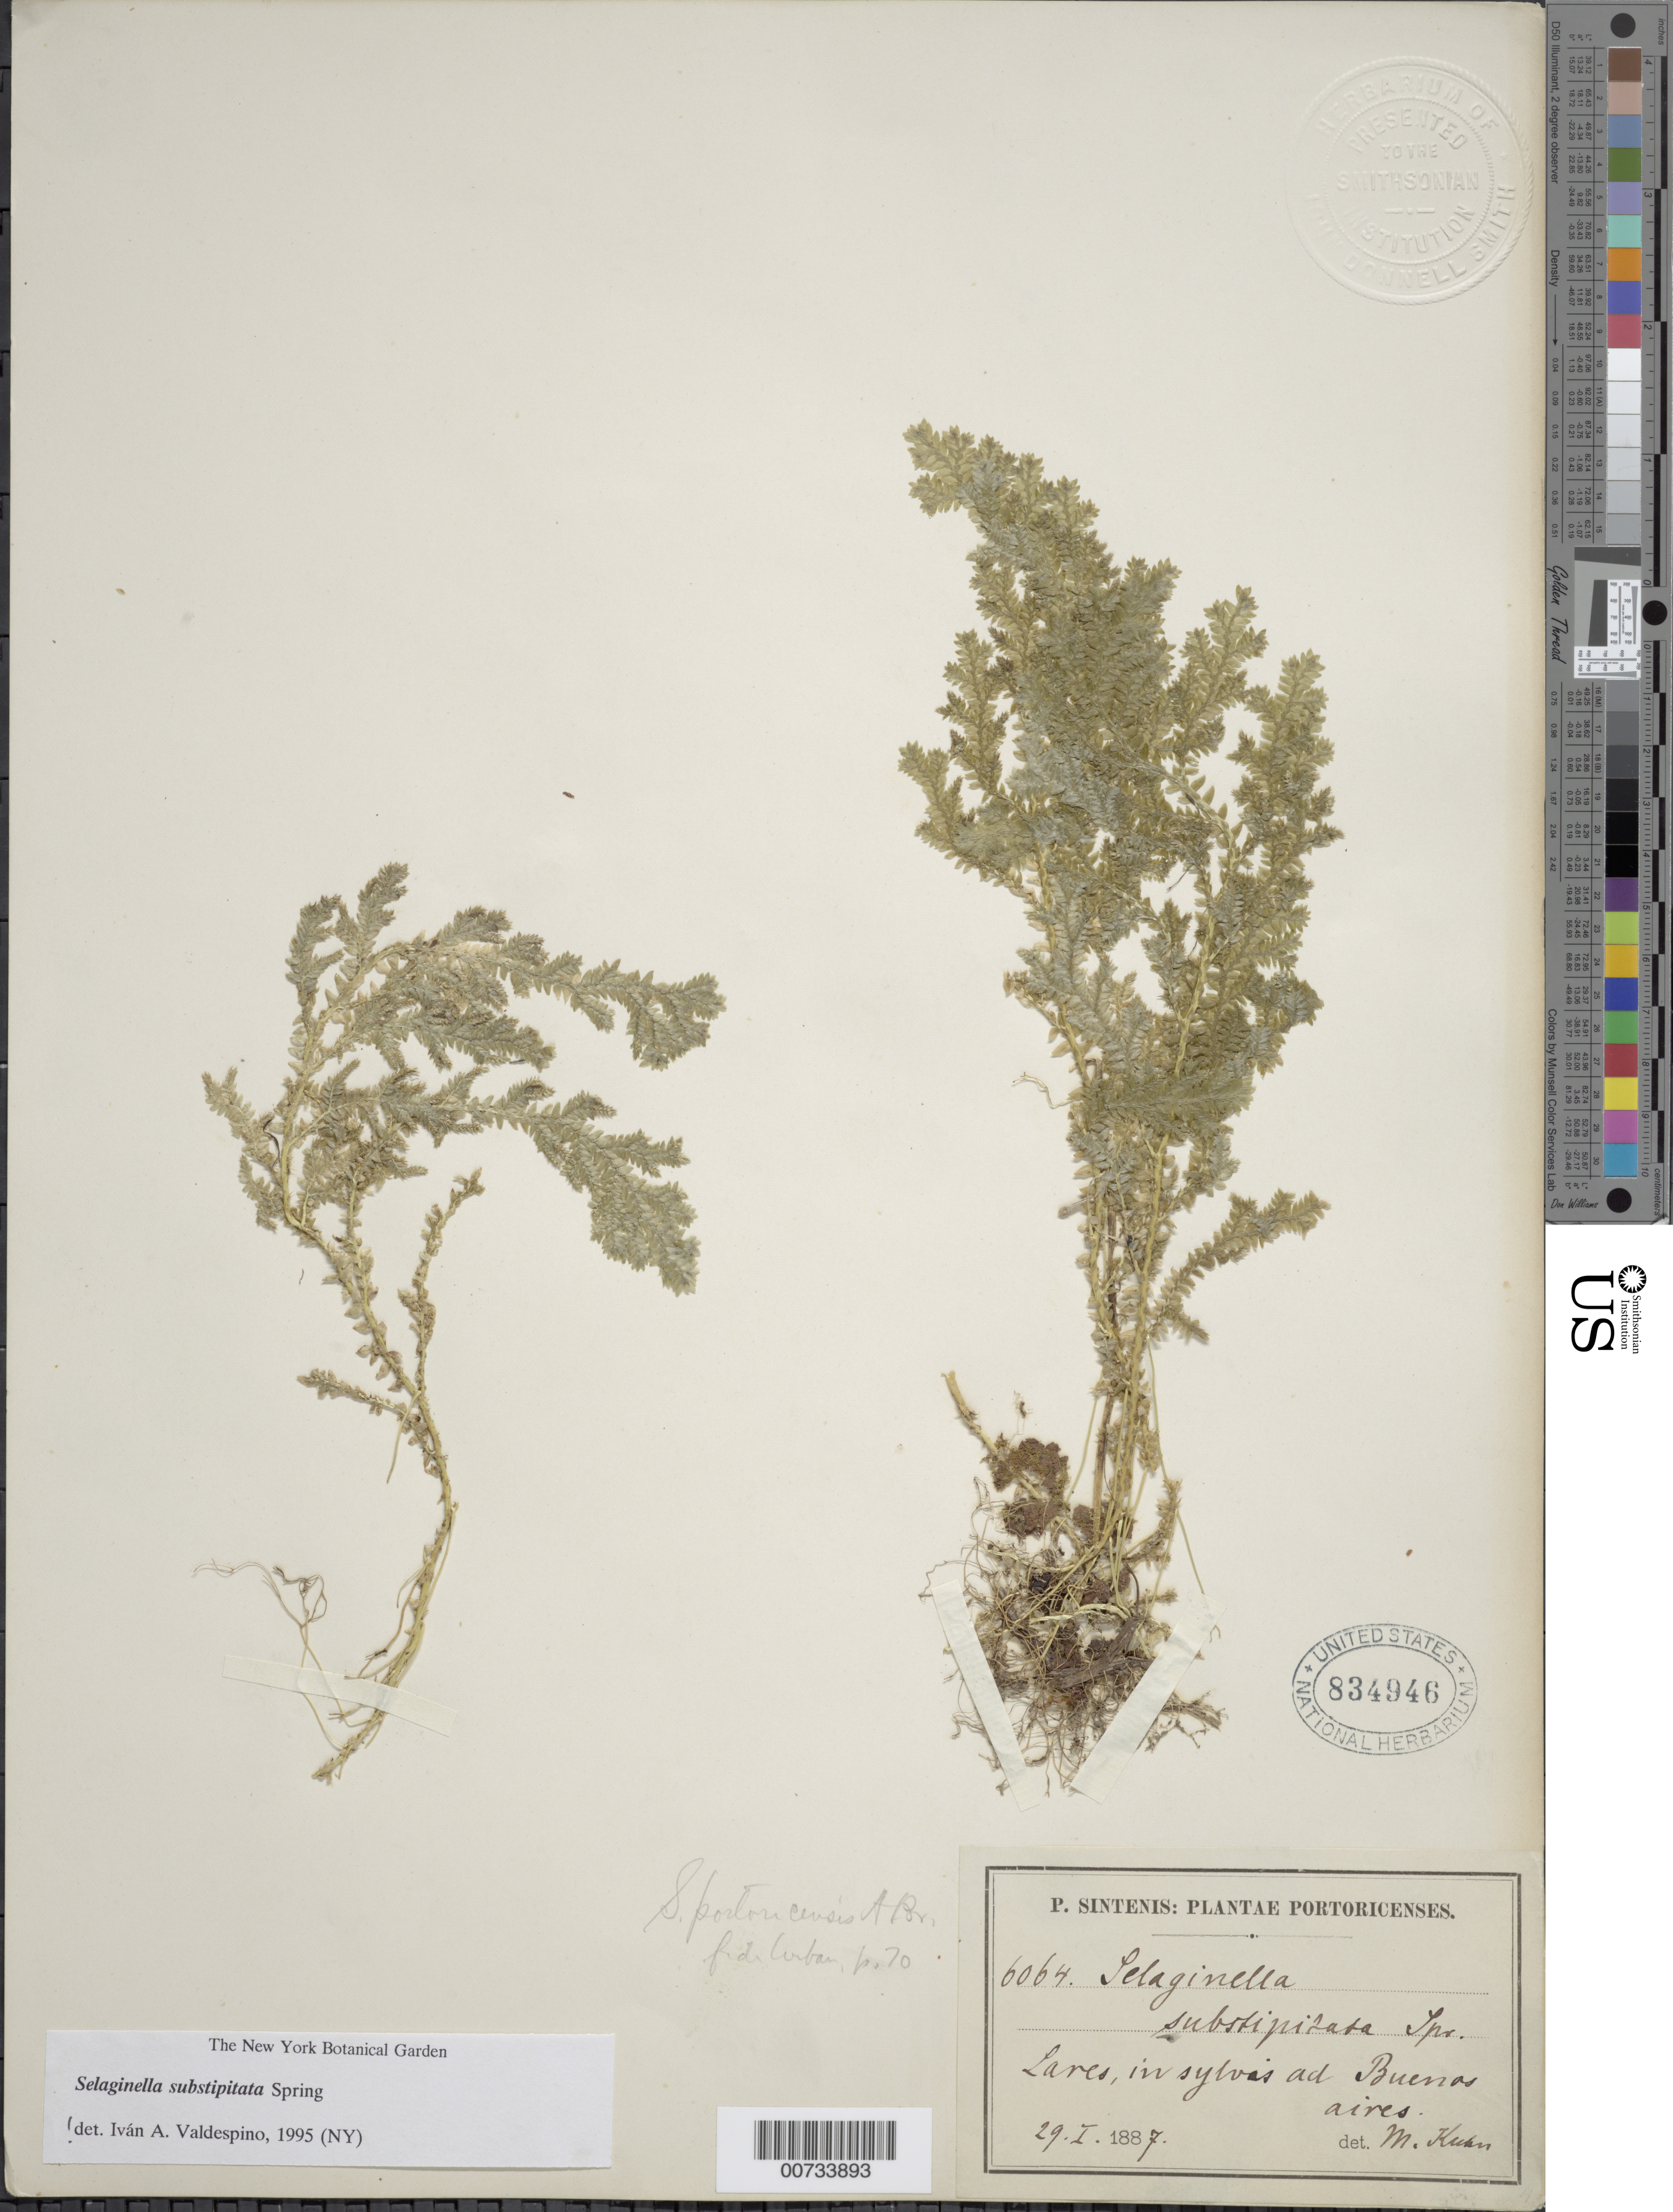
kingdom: Plantae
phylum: Tracheophyta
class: Lycopodiopsida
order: Selaginellales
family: Selaginellaceae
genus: Selaginella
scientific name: Selaginella substipitata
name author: Spring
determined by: Valdespino, I. A., (PMA), Universidad de Panama (PANAMA)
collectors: P. Sintenis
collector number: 6064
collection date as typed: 29 Jan 1887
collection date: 1887-01-29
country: Puerto Rico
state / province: Lares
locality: Lares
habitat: In sylvis ad Buenos Aires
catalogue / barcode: US 834946